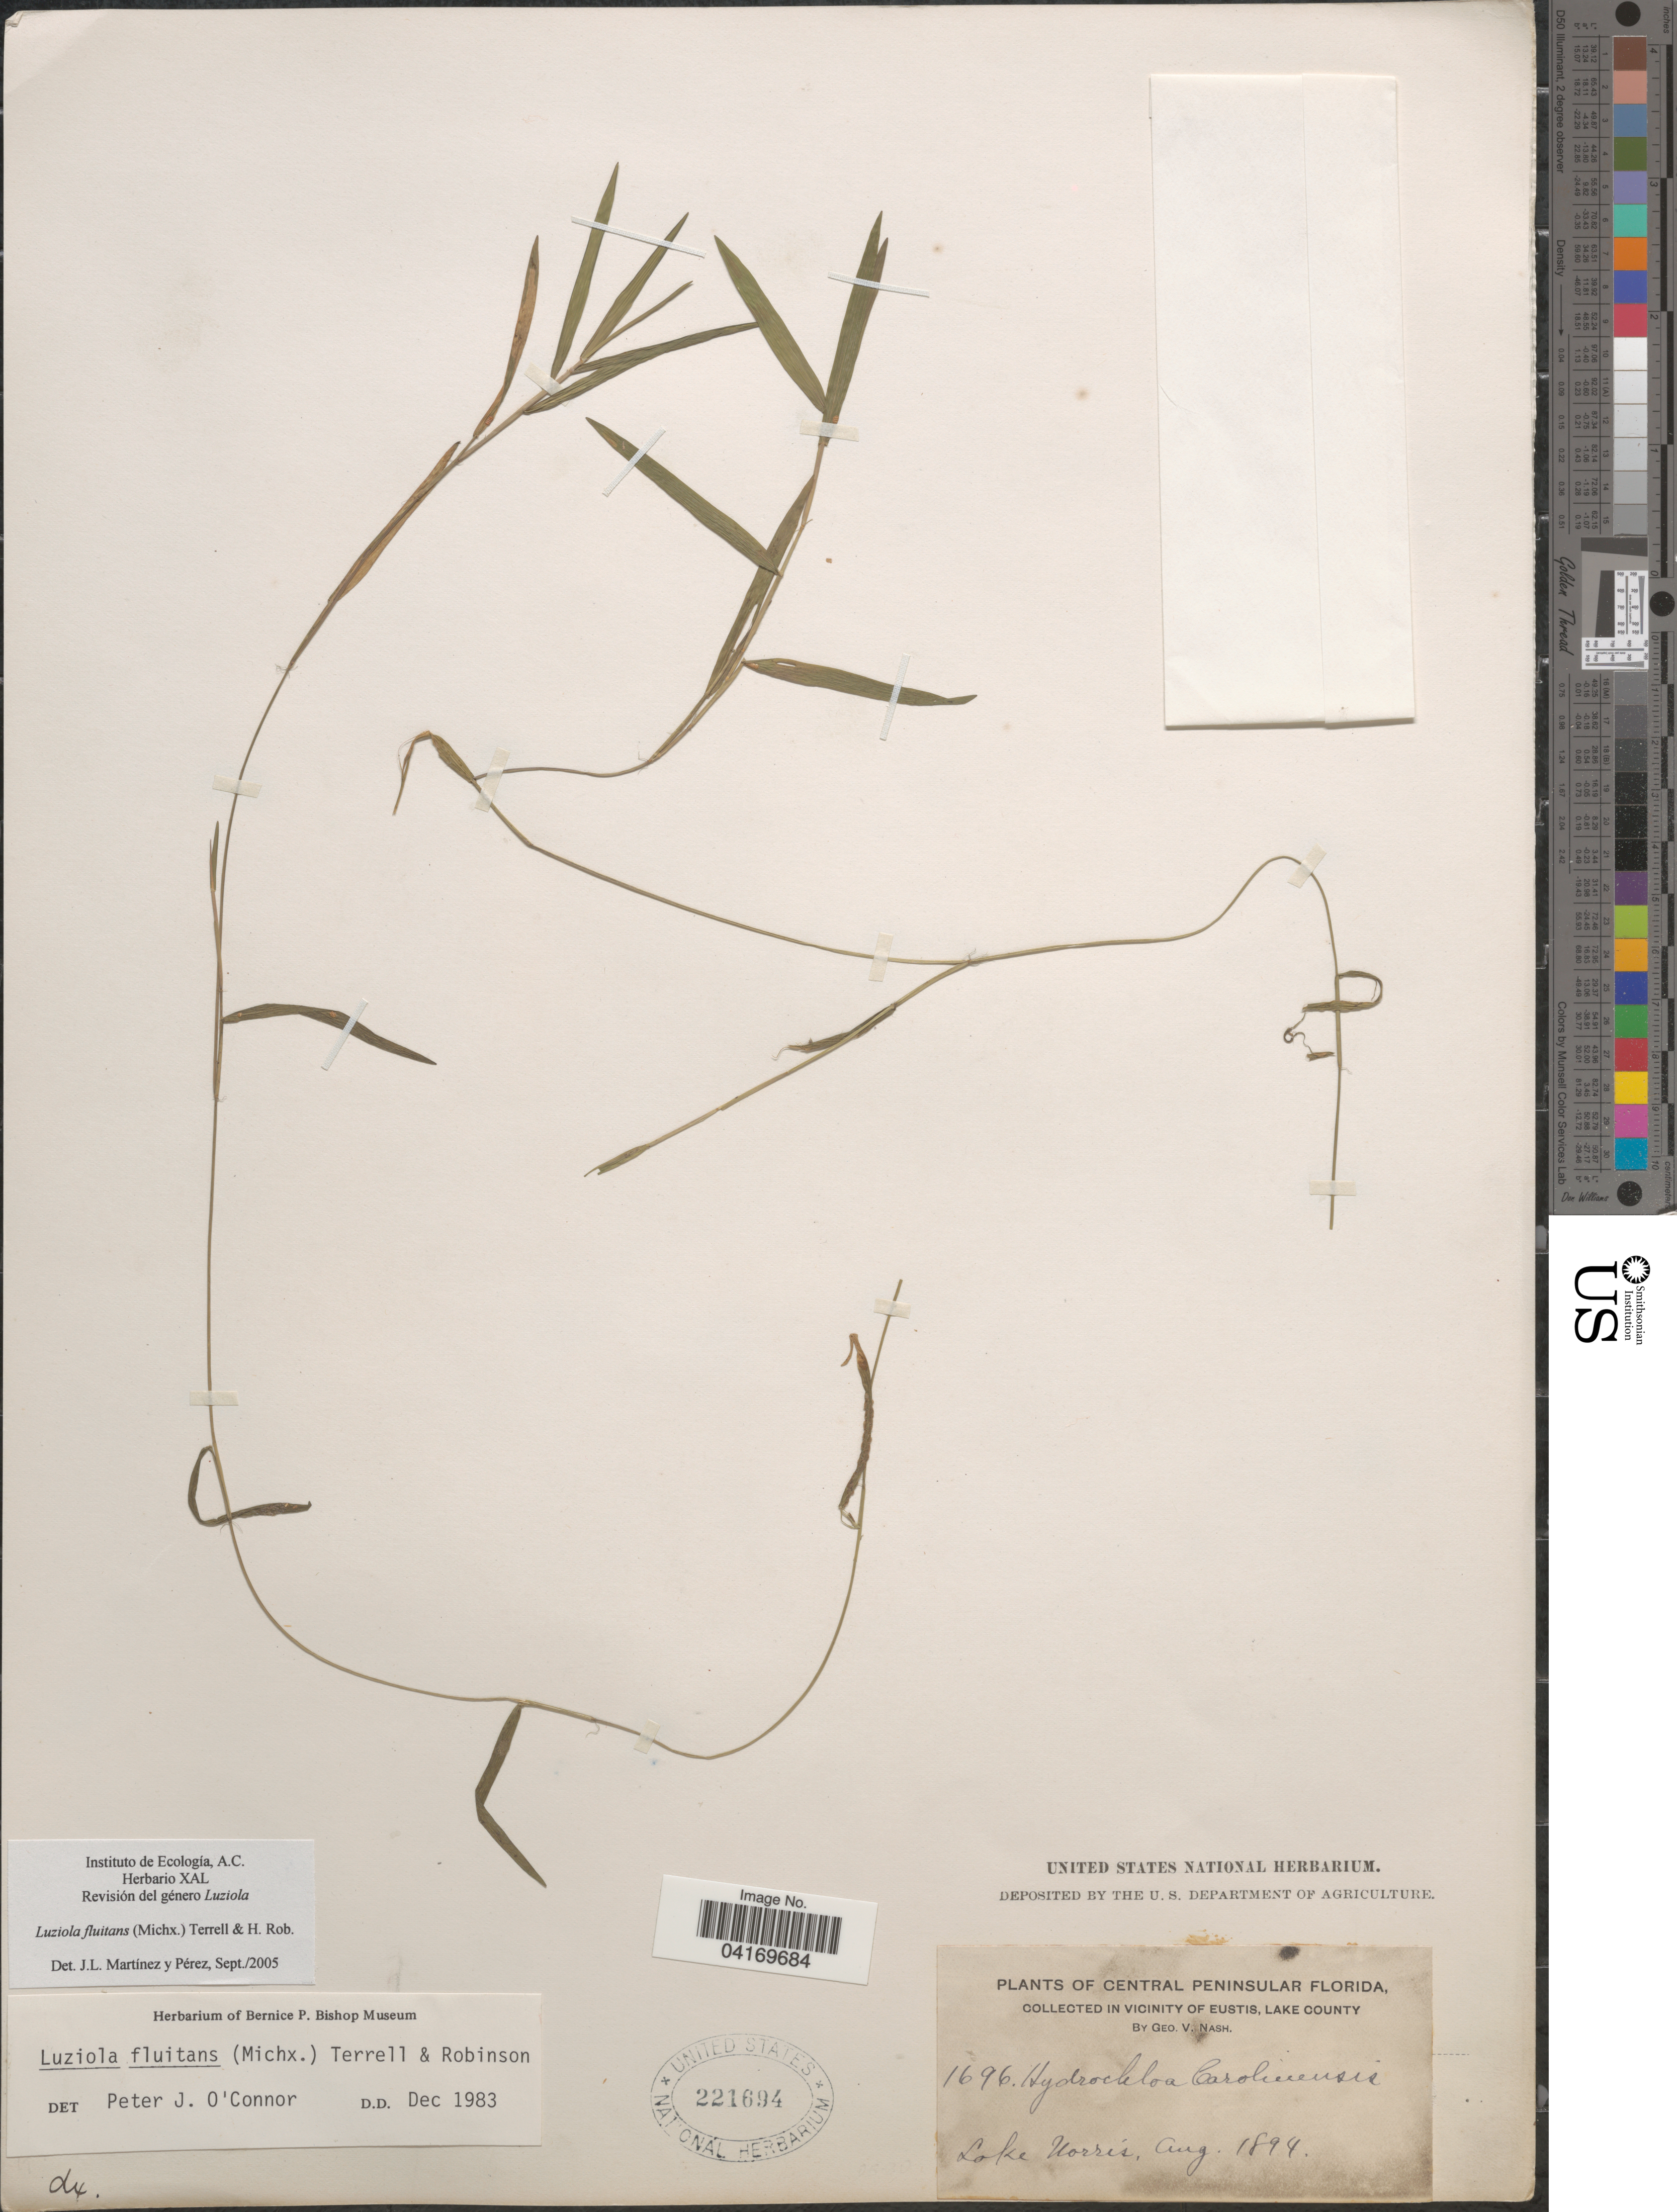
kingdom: Plantae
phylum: Tracheophyta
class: Liliopsida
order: Poales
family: Poaceae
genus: Luziola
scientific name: Luziola fluitans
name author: (Michx.) Terrell & H. Rob.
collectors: G. V. Nash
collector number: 1696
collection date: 1894-08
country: United States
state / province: Florida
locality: Central Peninsular Florida. In vicinity of Eustis, Lake County. Lake Norris.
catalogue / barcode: US 221694